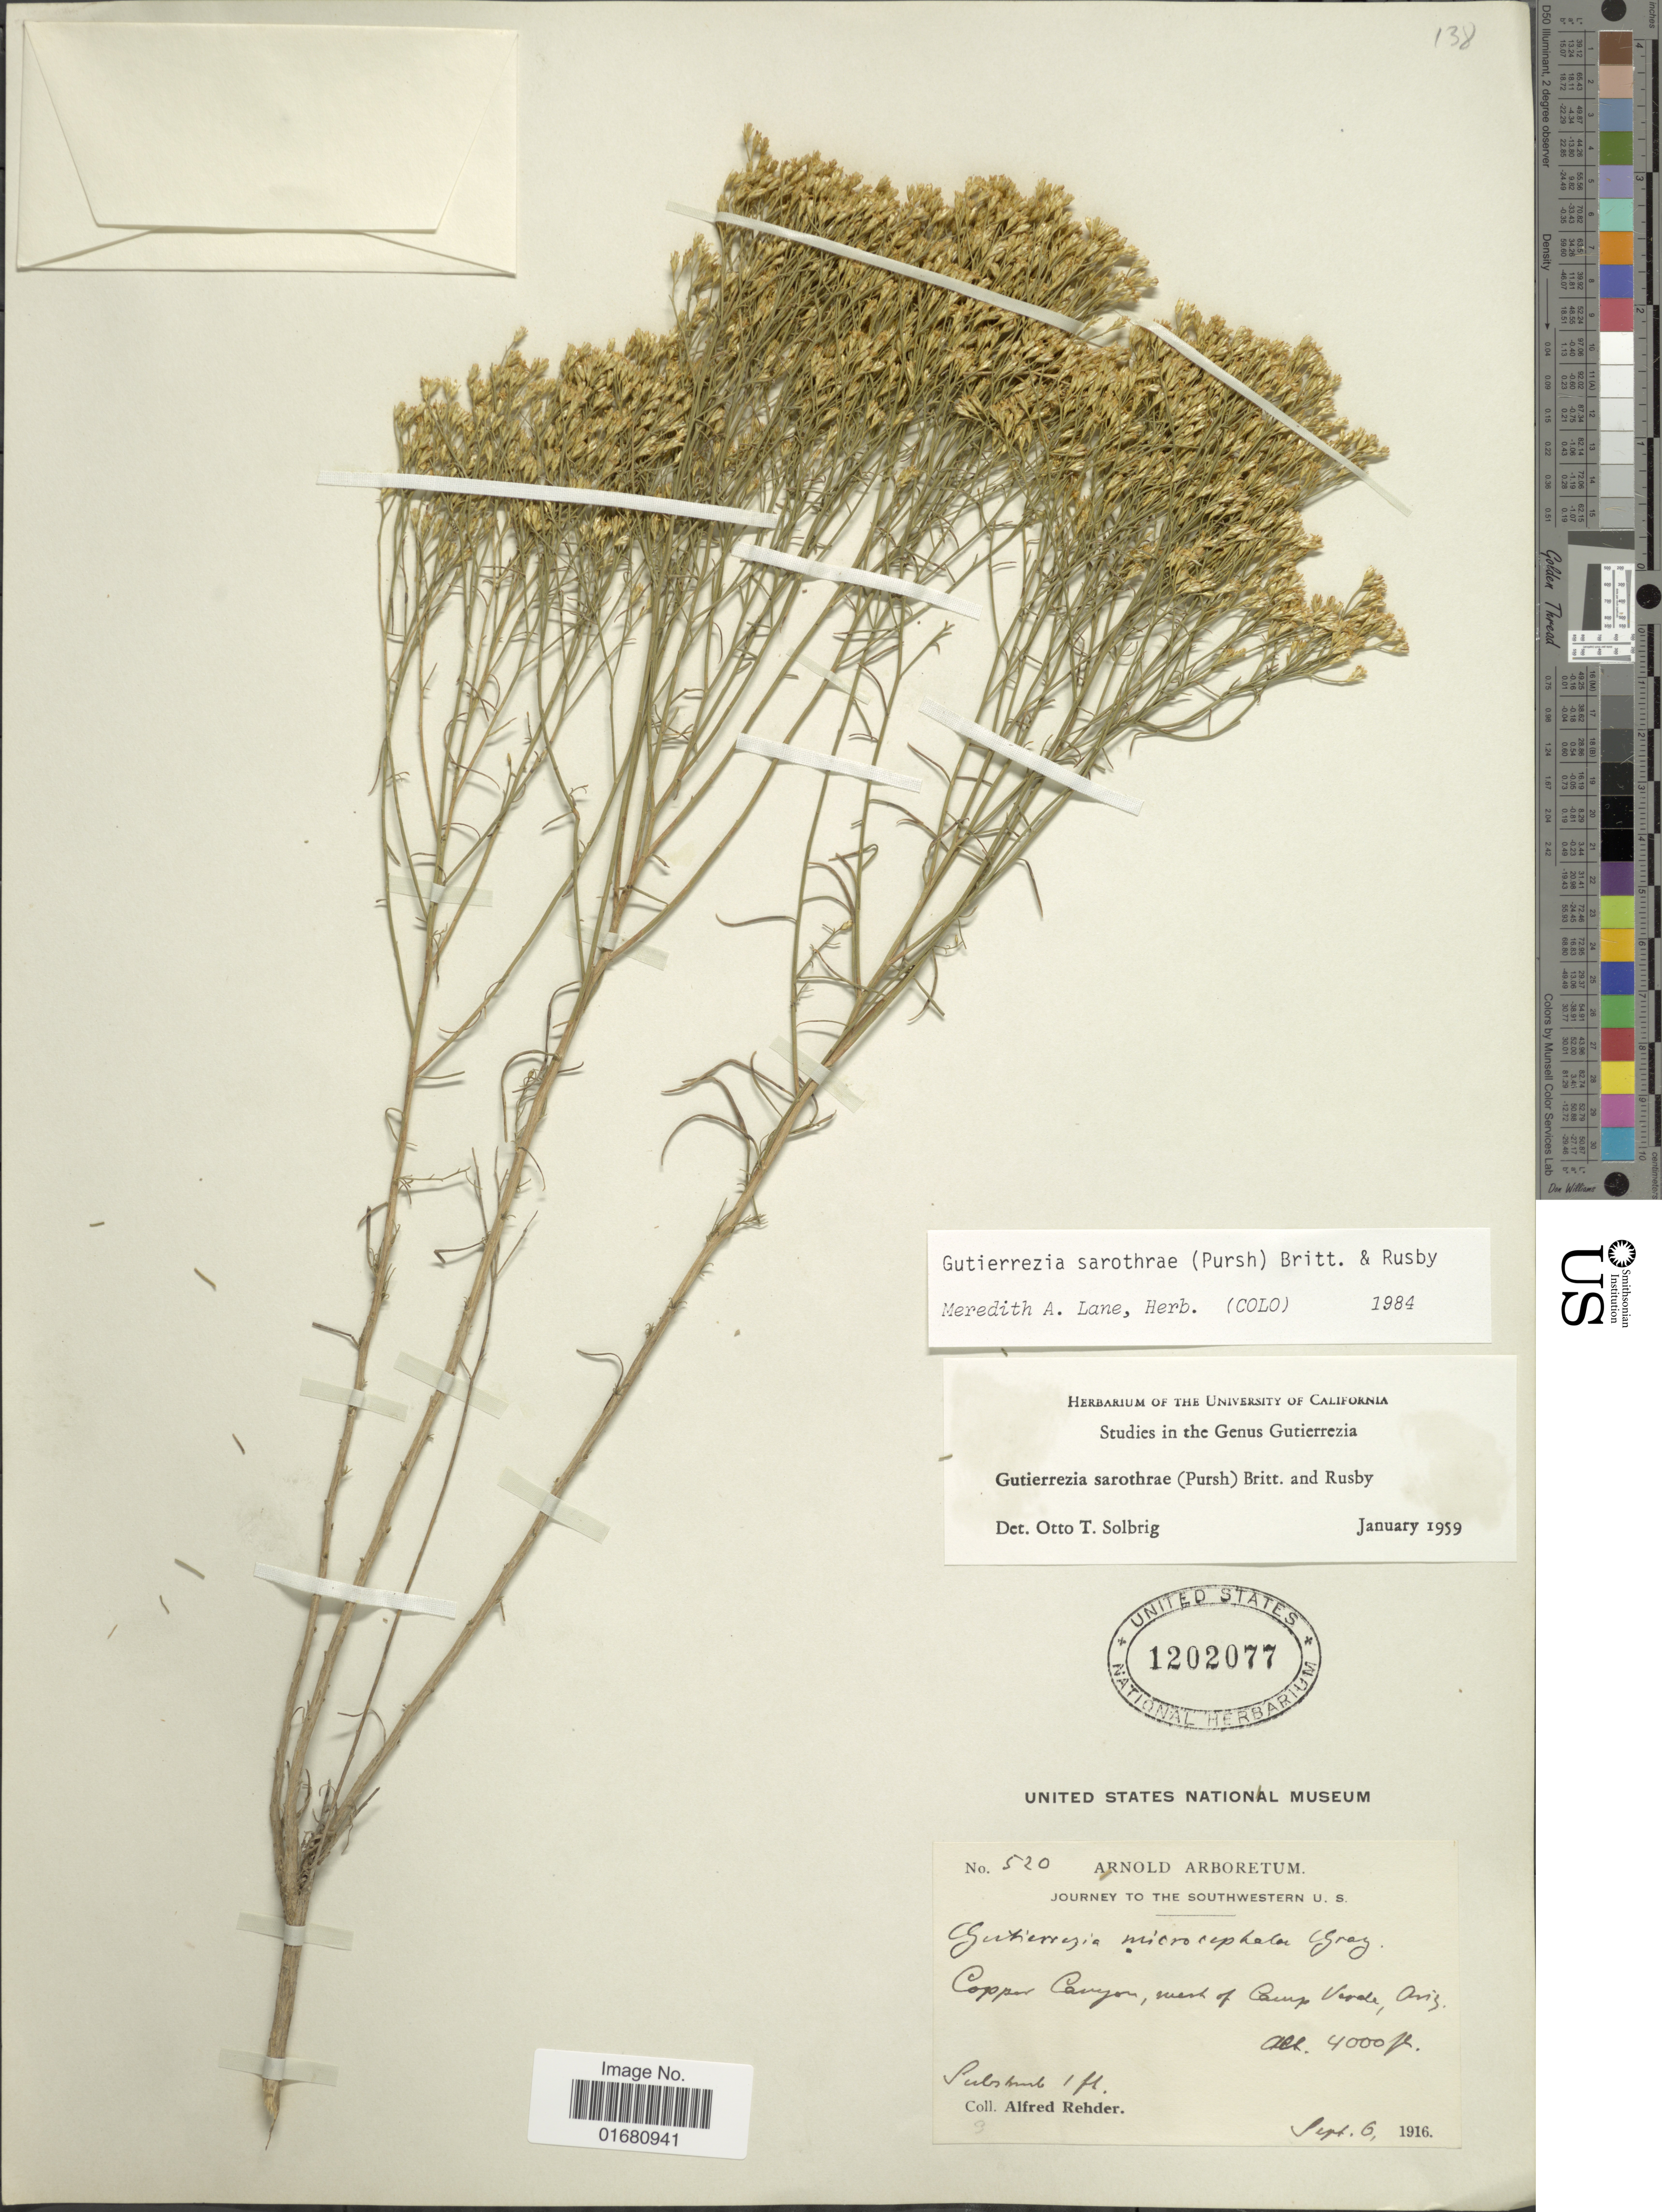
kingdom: Plantae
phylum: Tracheophyta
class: Magnoliopsida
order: Asterales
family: Asteraceae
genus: Gutierrezia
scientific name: Gutierrezia sarothrae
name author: (Pursh) Britton & Rusby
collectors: A. Rehder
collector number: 520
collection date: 1916-09-06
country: United States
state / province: Arizona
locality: Journey to the Southwestern U.S., Copper Canyon, west of Camp Verde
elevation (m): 1219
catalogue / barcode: US 1202077